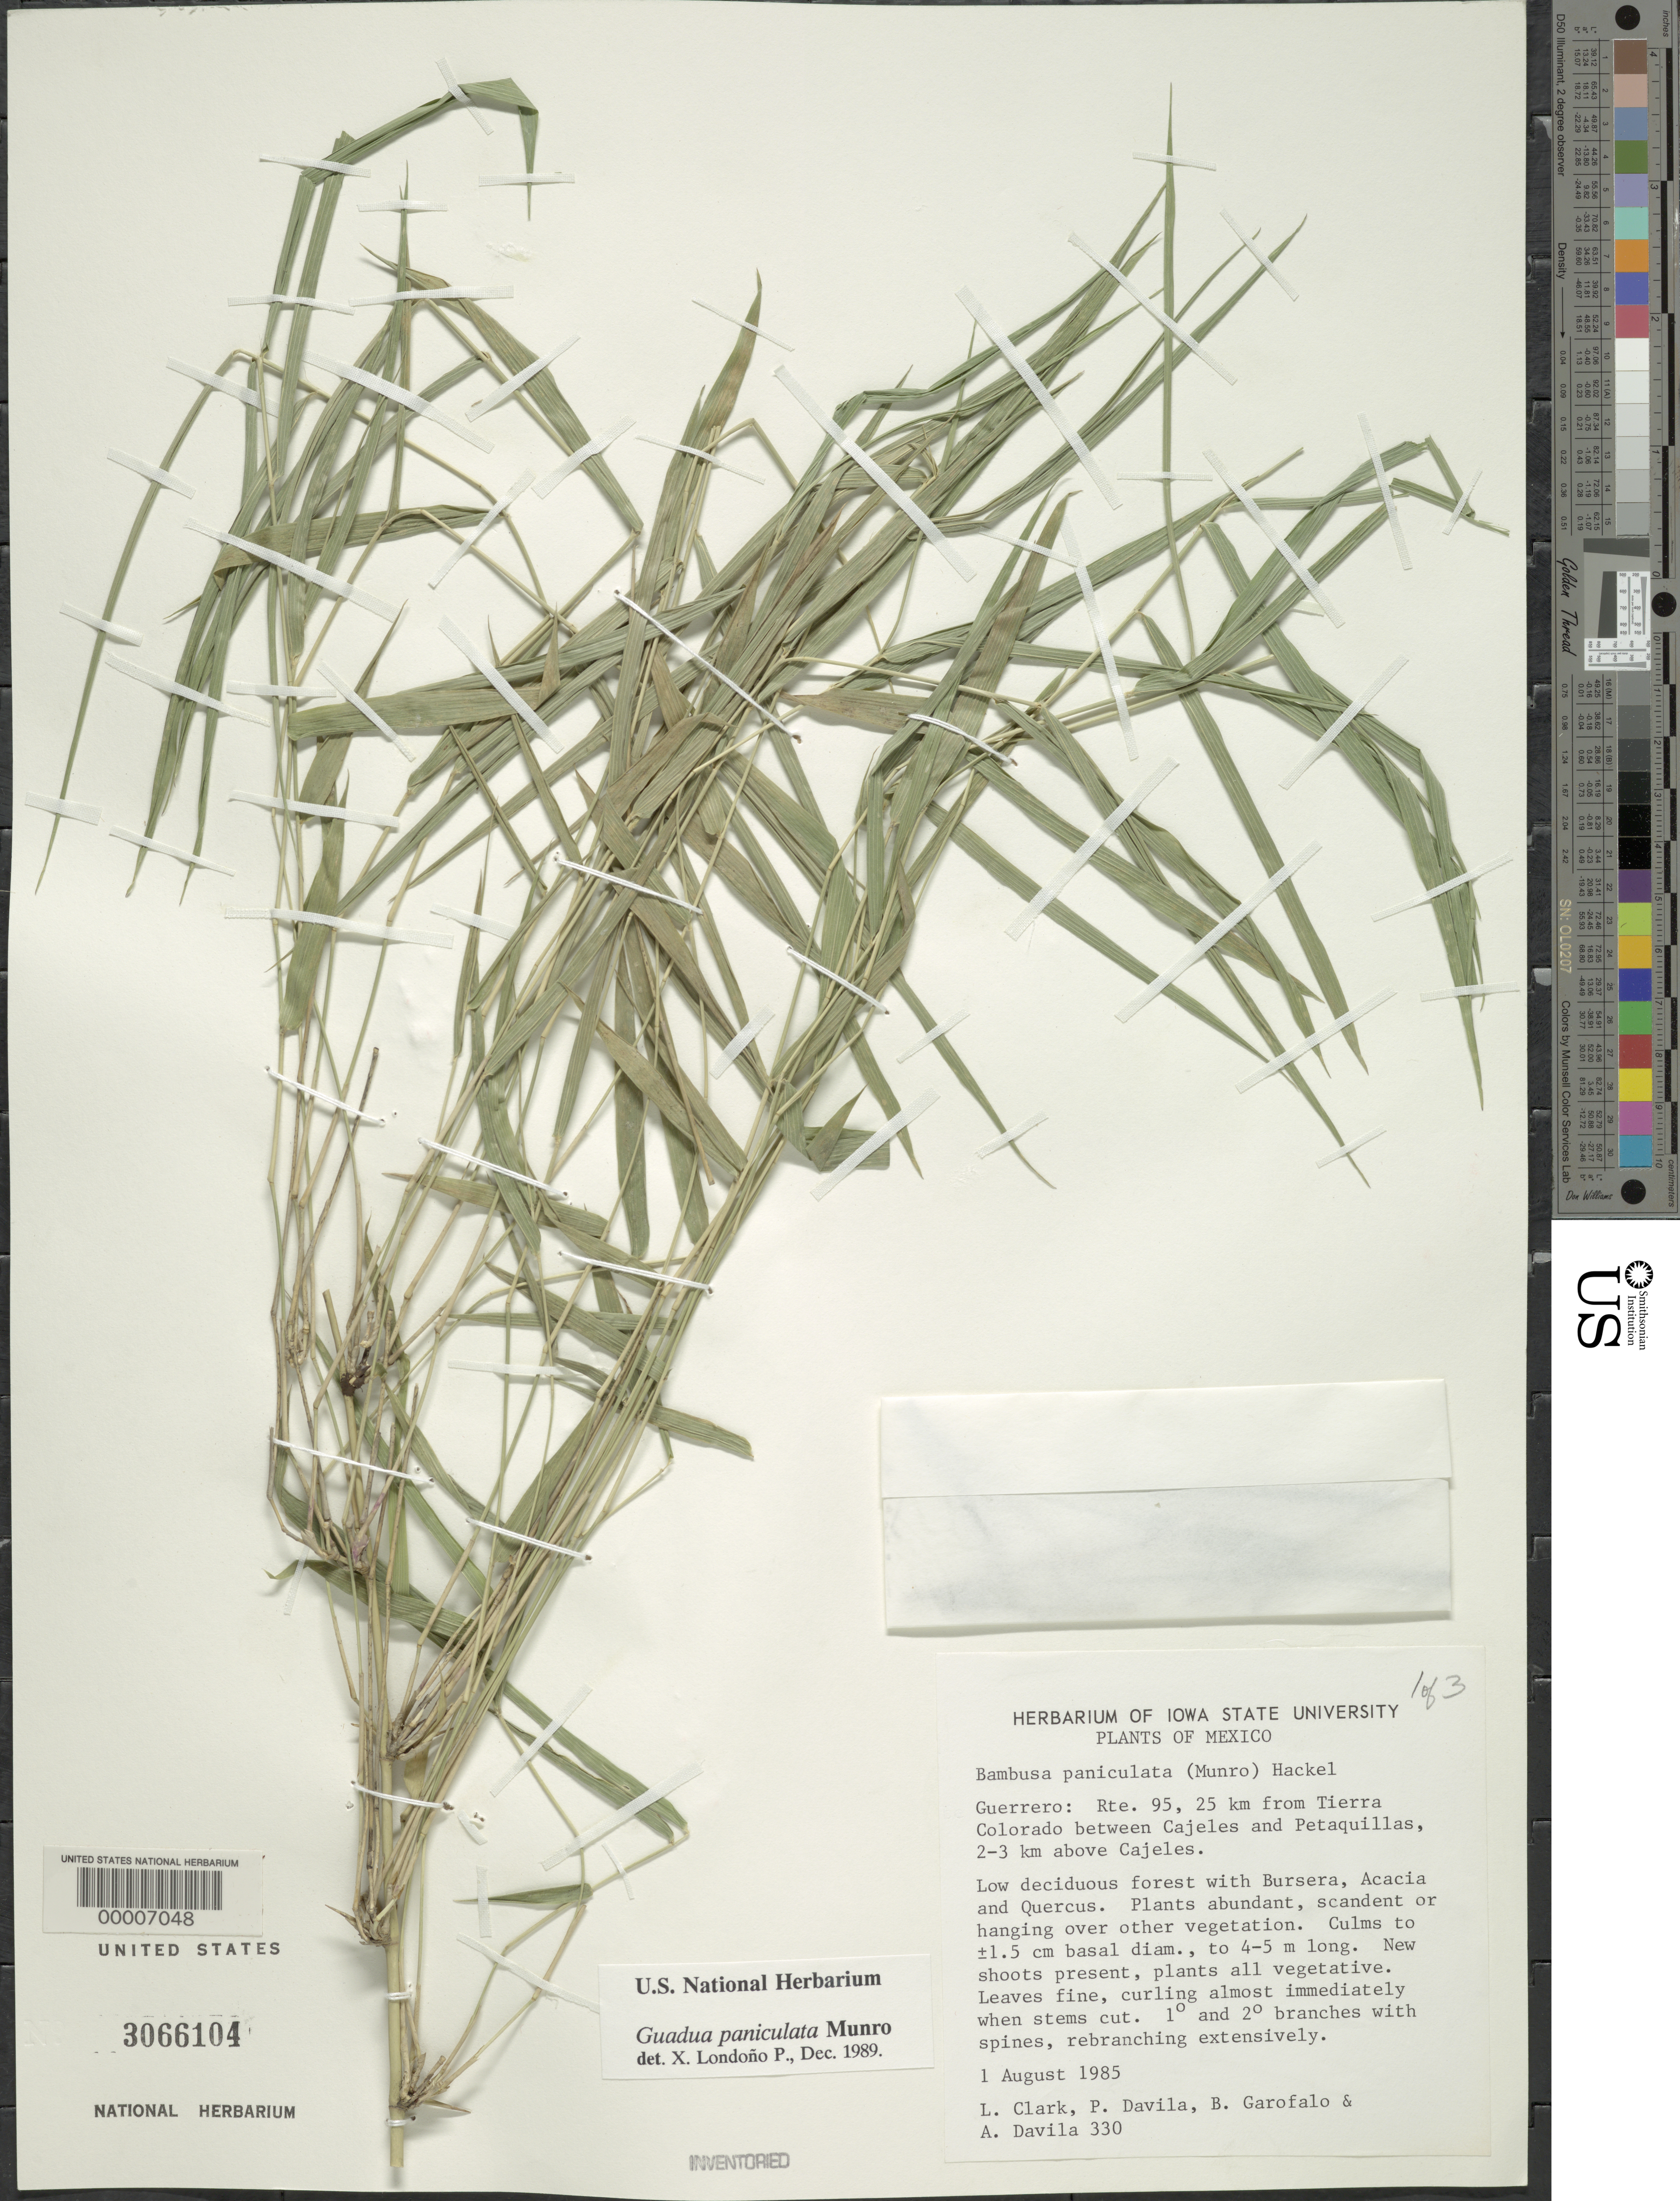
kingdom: Plantae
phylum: Tracheophyta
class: Liliopsida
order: Poales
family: Poaceae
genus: Guadua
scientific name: Guadua refracta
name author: Munro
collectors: L. G. Clark, P. Dávila, B. Garofalo & A. Davila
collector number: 330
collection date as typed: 01 Aug 1985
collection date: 1985-08-01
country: Mexico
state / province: Guerrero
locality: Rte. 95, 25 km from Tierra Colorado between Cajeles and Petaquillas, 2-3 km above Cajeles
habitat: Low deciduous forest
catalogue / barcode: US 3066104